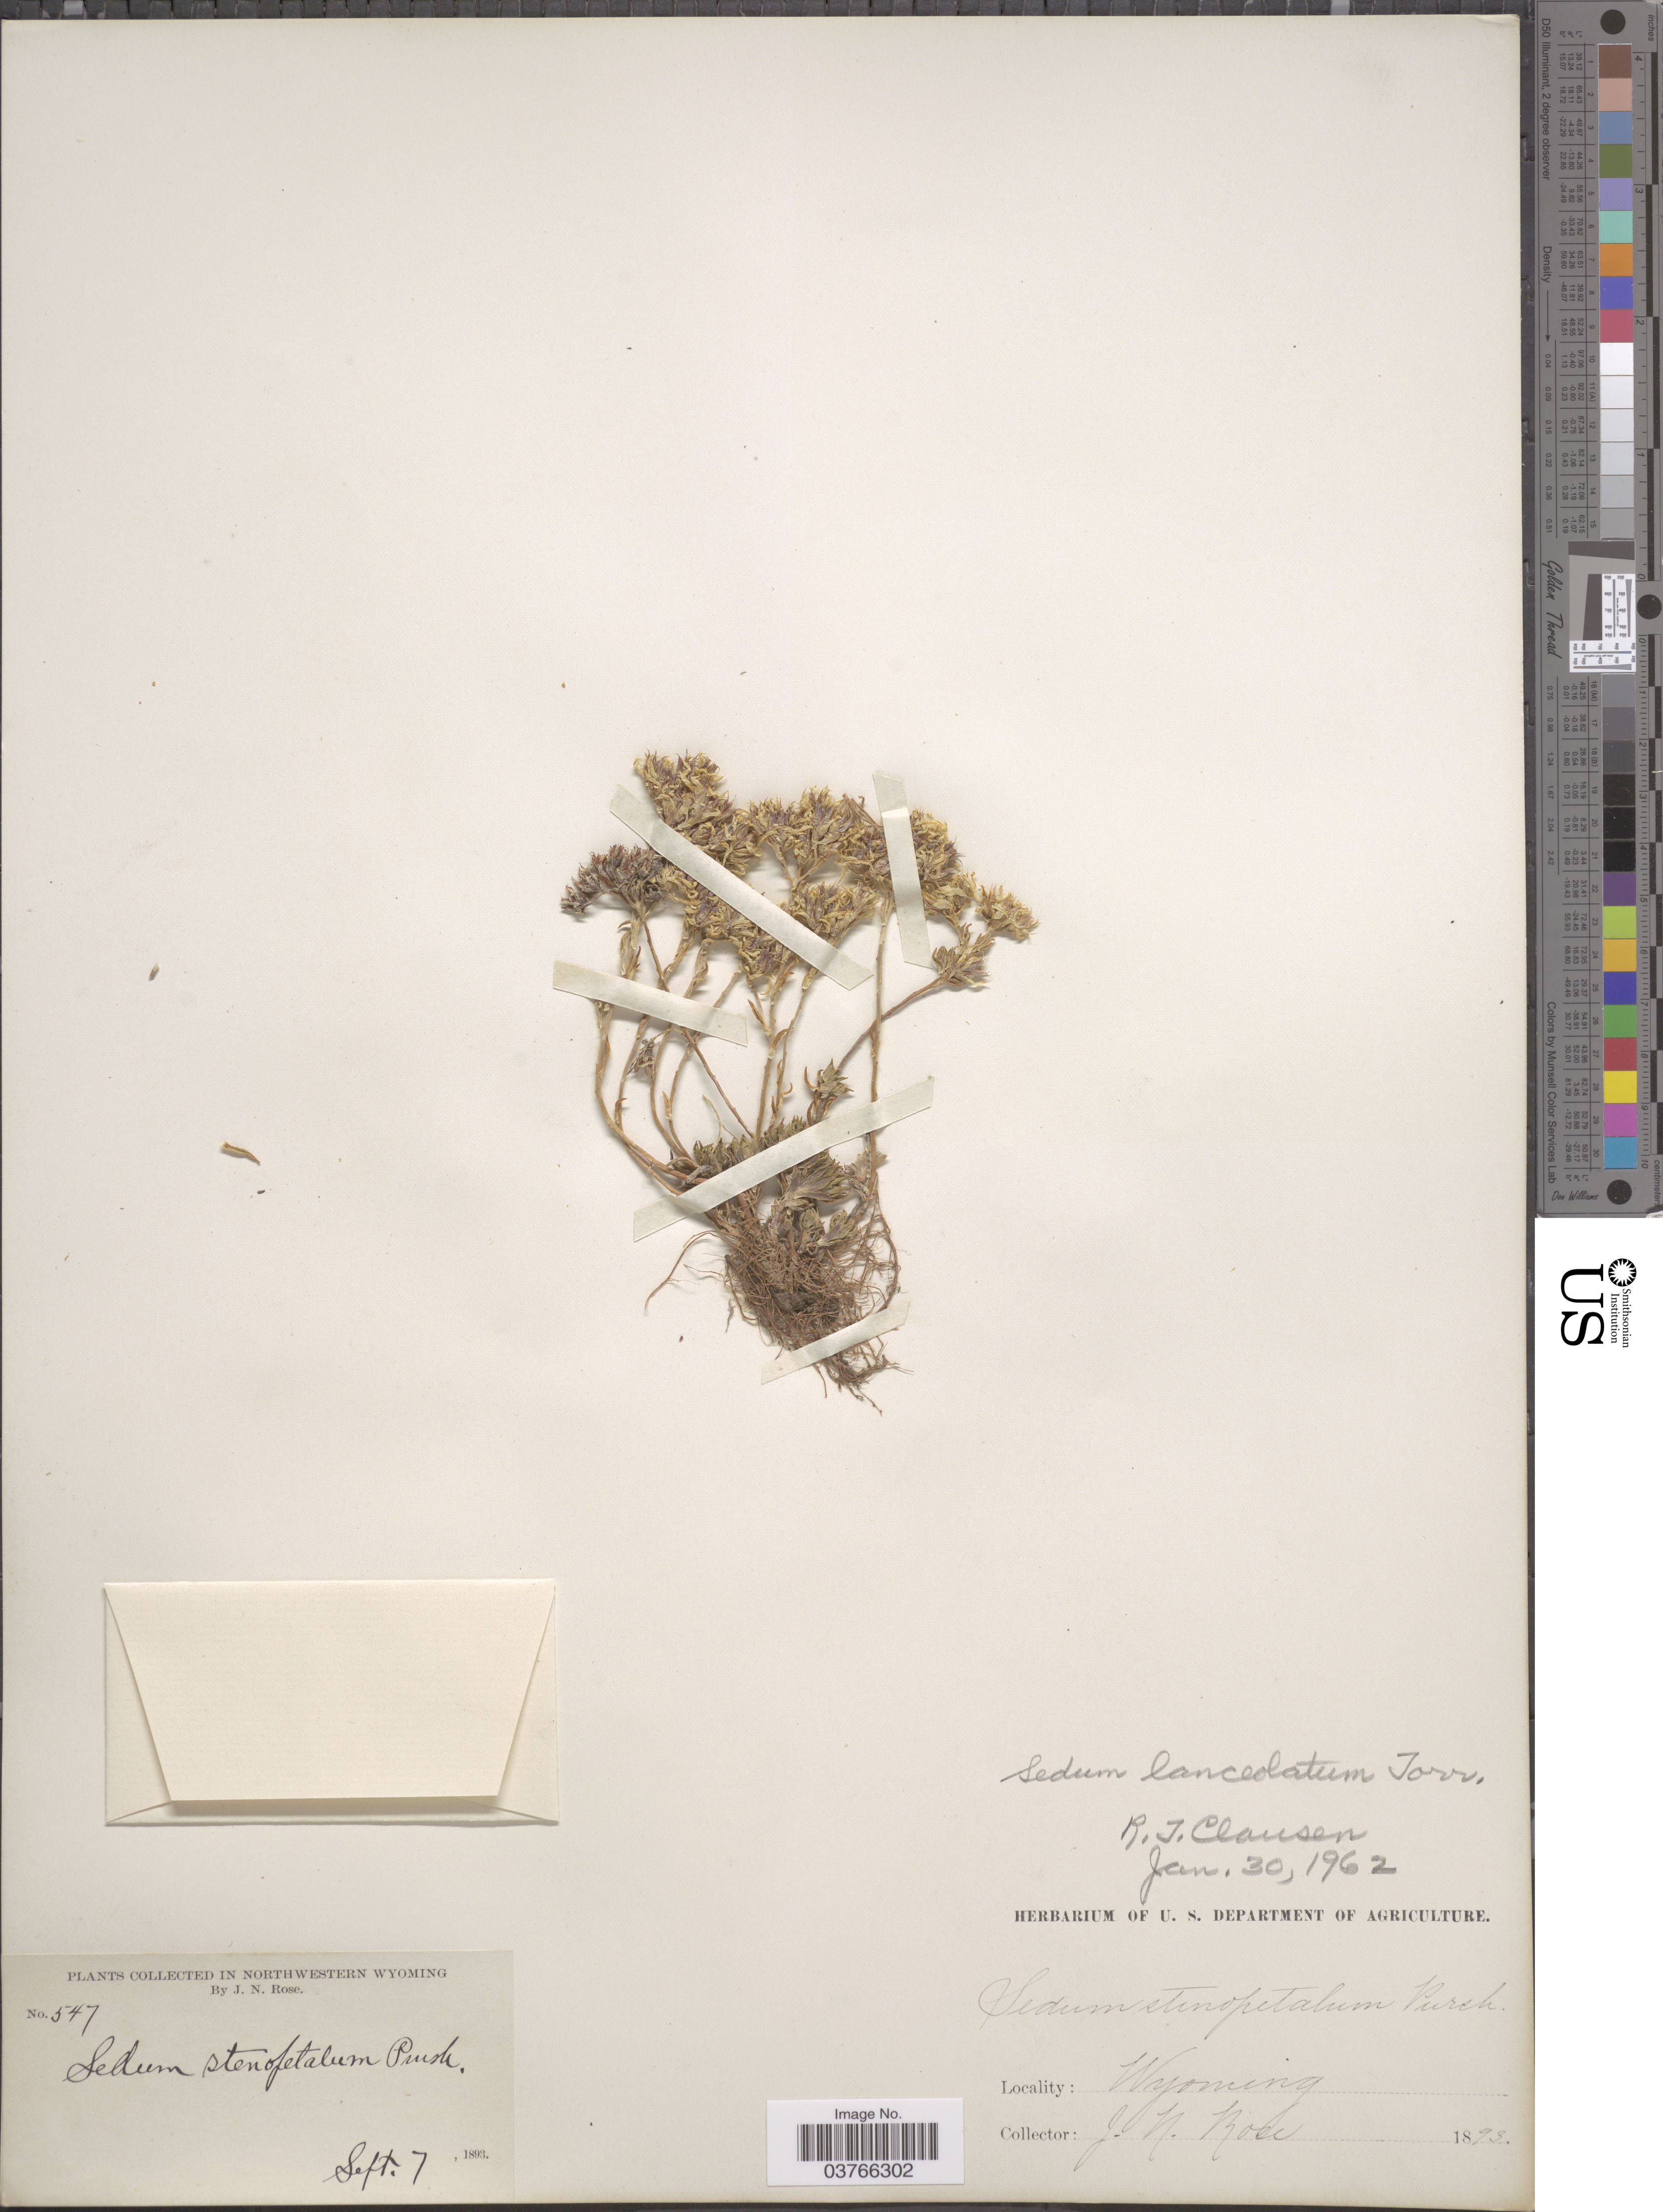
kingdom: Plantae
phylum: Tracheophyta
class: Magnoliopsida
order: Saxifragales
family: Crassulaceae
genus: Sedum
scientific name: Sedum lanceolatum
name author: Torr.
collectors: J. N. Rose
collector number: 547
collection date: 1893-09-07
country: United States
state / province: Wyoming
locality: Northwestern Wyoming.